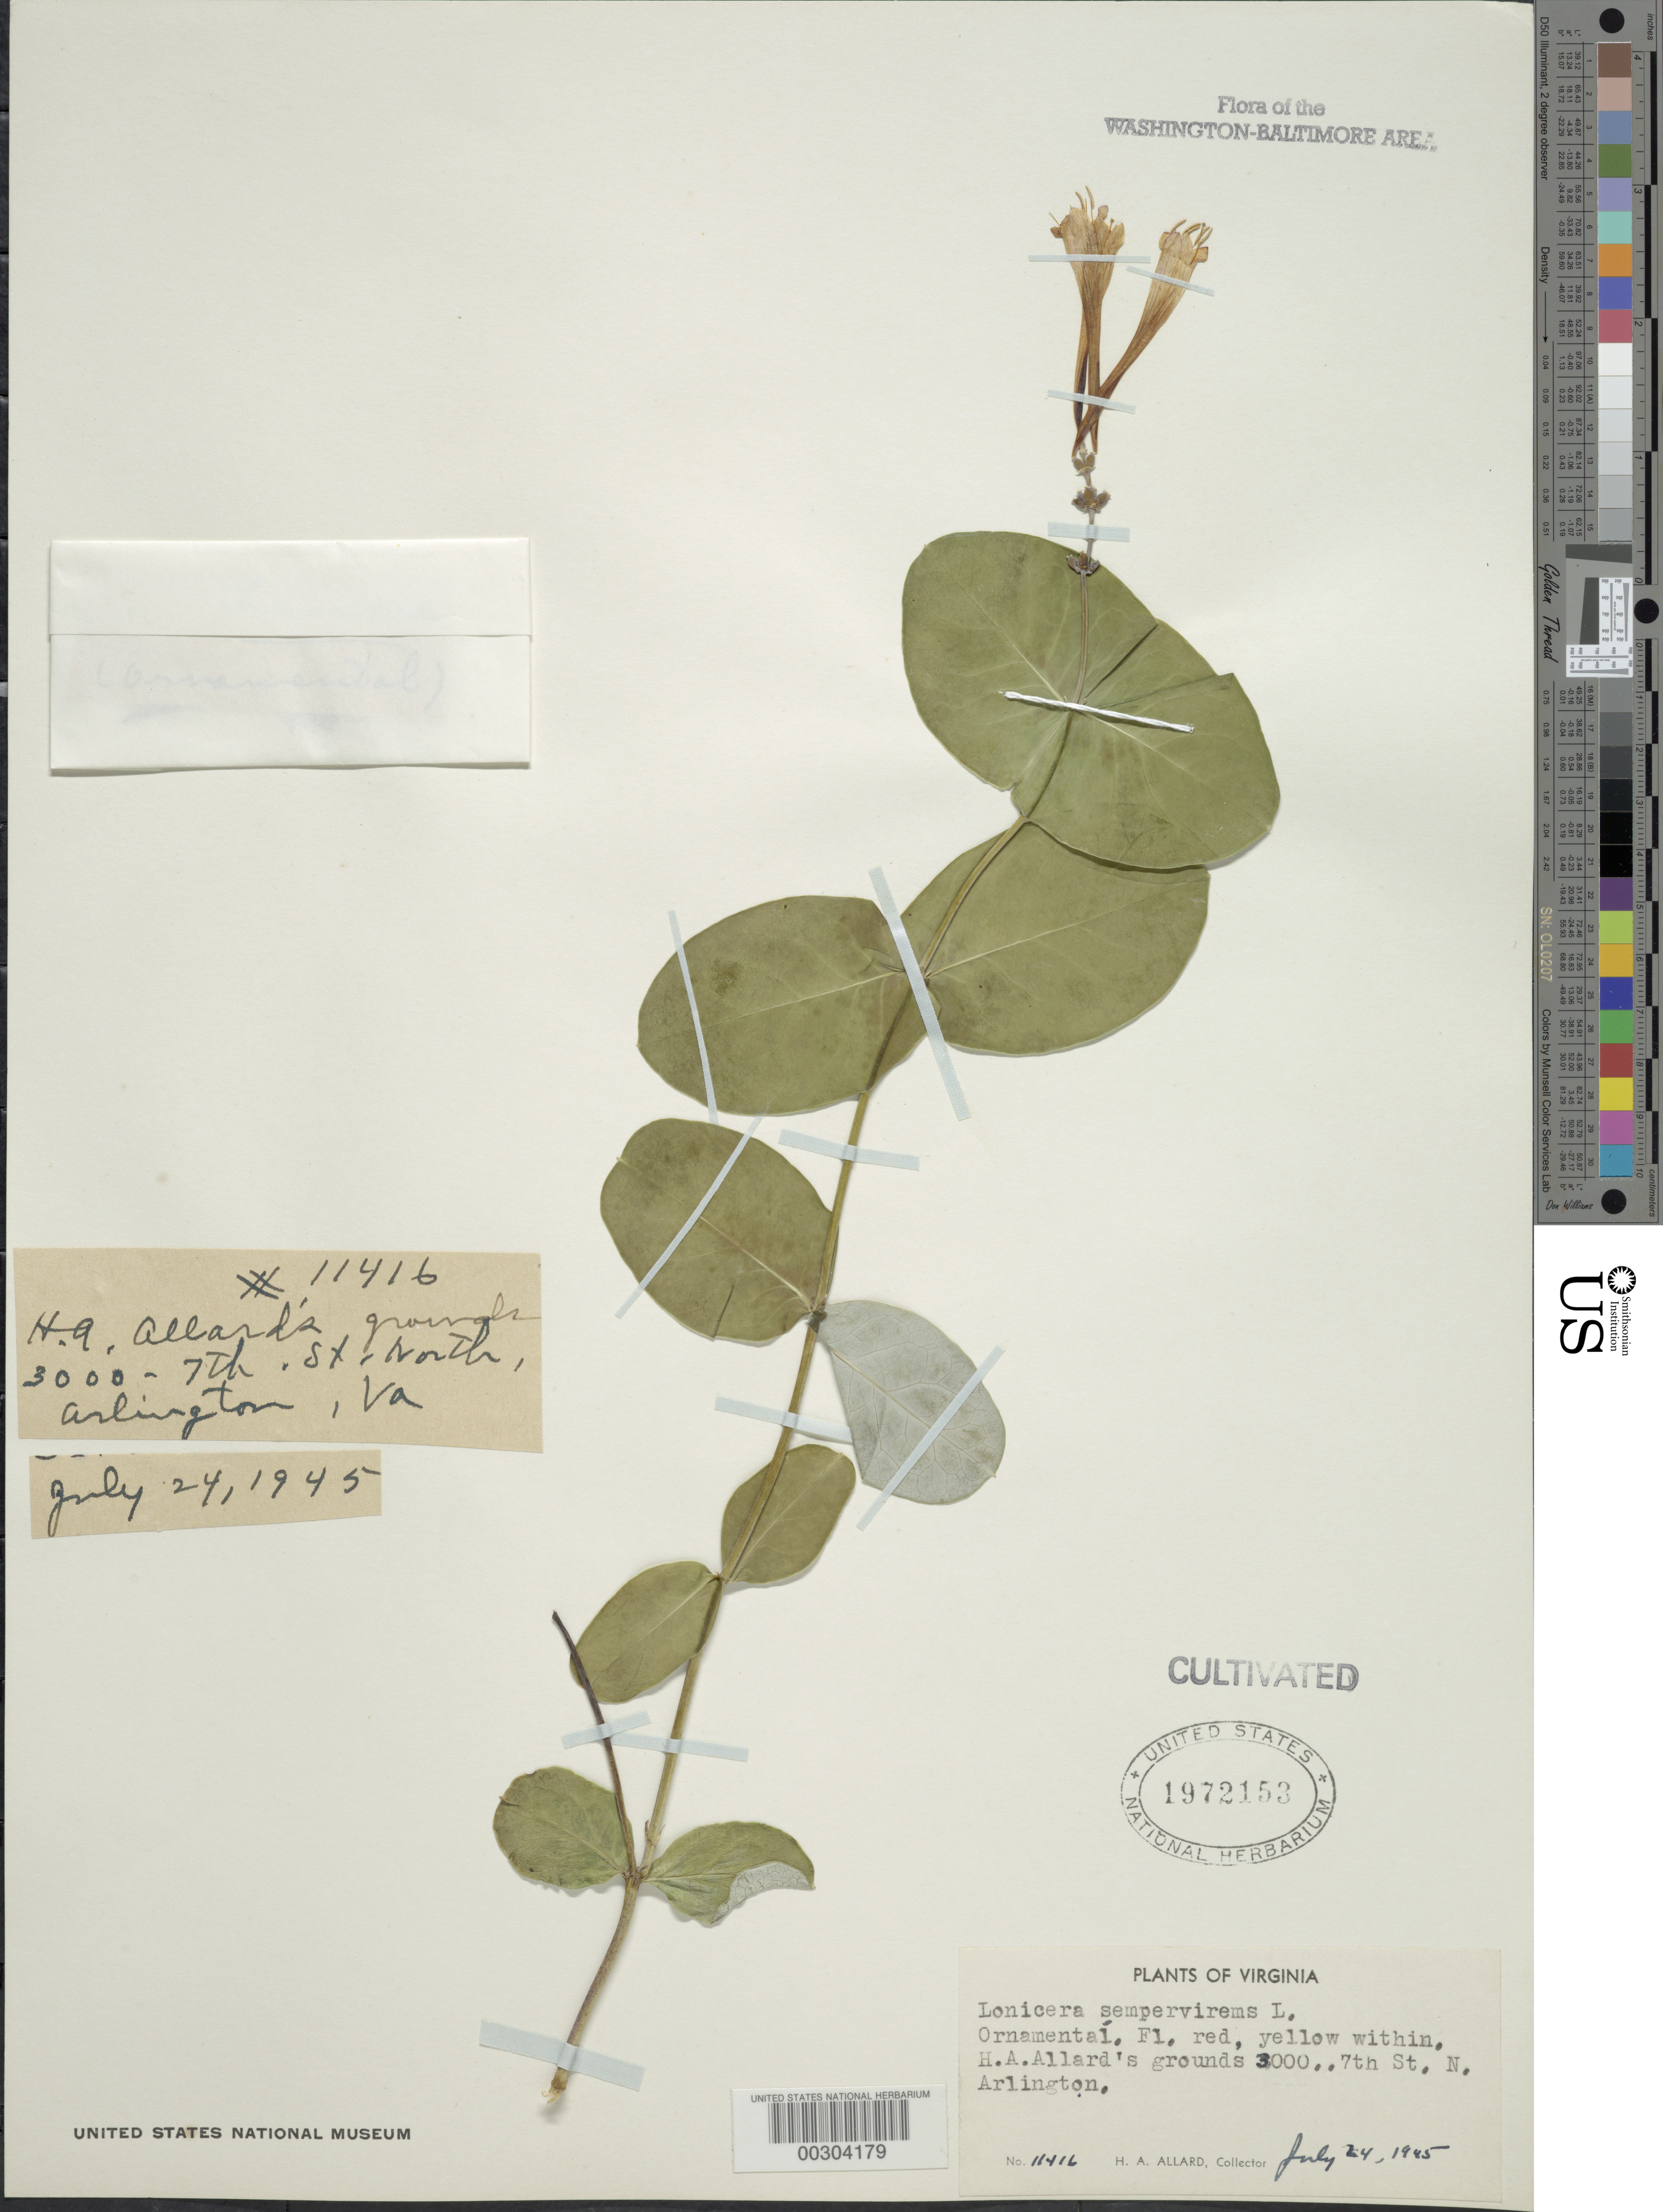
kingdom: Plantae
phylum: Tracheophyta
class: Magnoliopsida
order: Dipsacales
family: Caprifoliaceae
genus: Lonicera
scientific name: Lonicera sempervirens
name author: L.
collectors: H. A. Allard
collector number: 11416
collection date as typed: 24 Jul 1945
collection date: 1945-07-24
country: United States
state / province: Virginia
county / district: Arlington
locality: Arlington, 3000 7th St N, H.A. Allard's grounds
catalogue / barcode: US 1972153